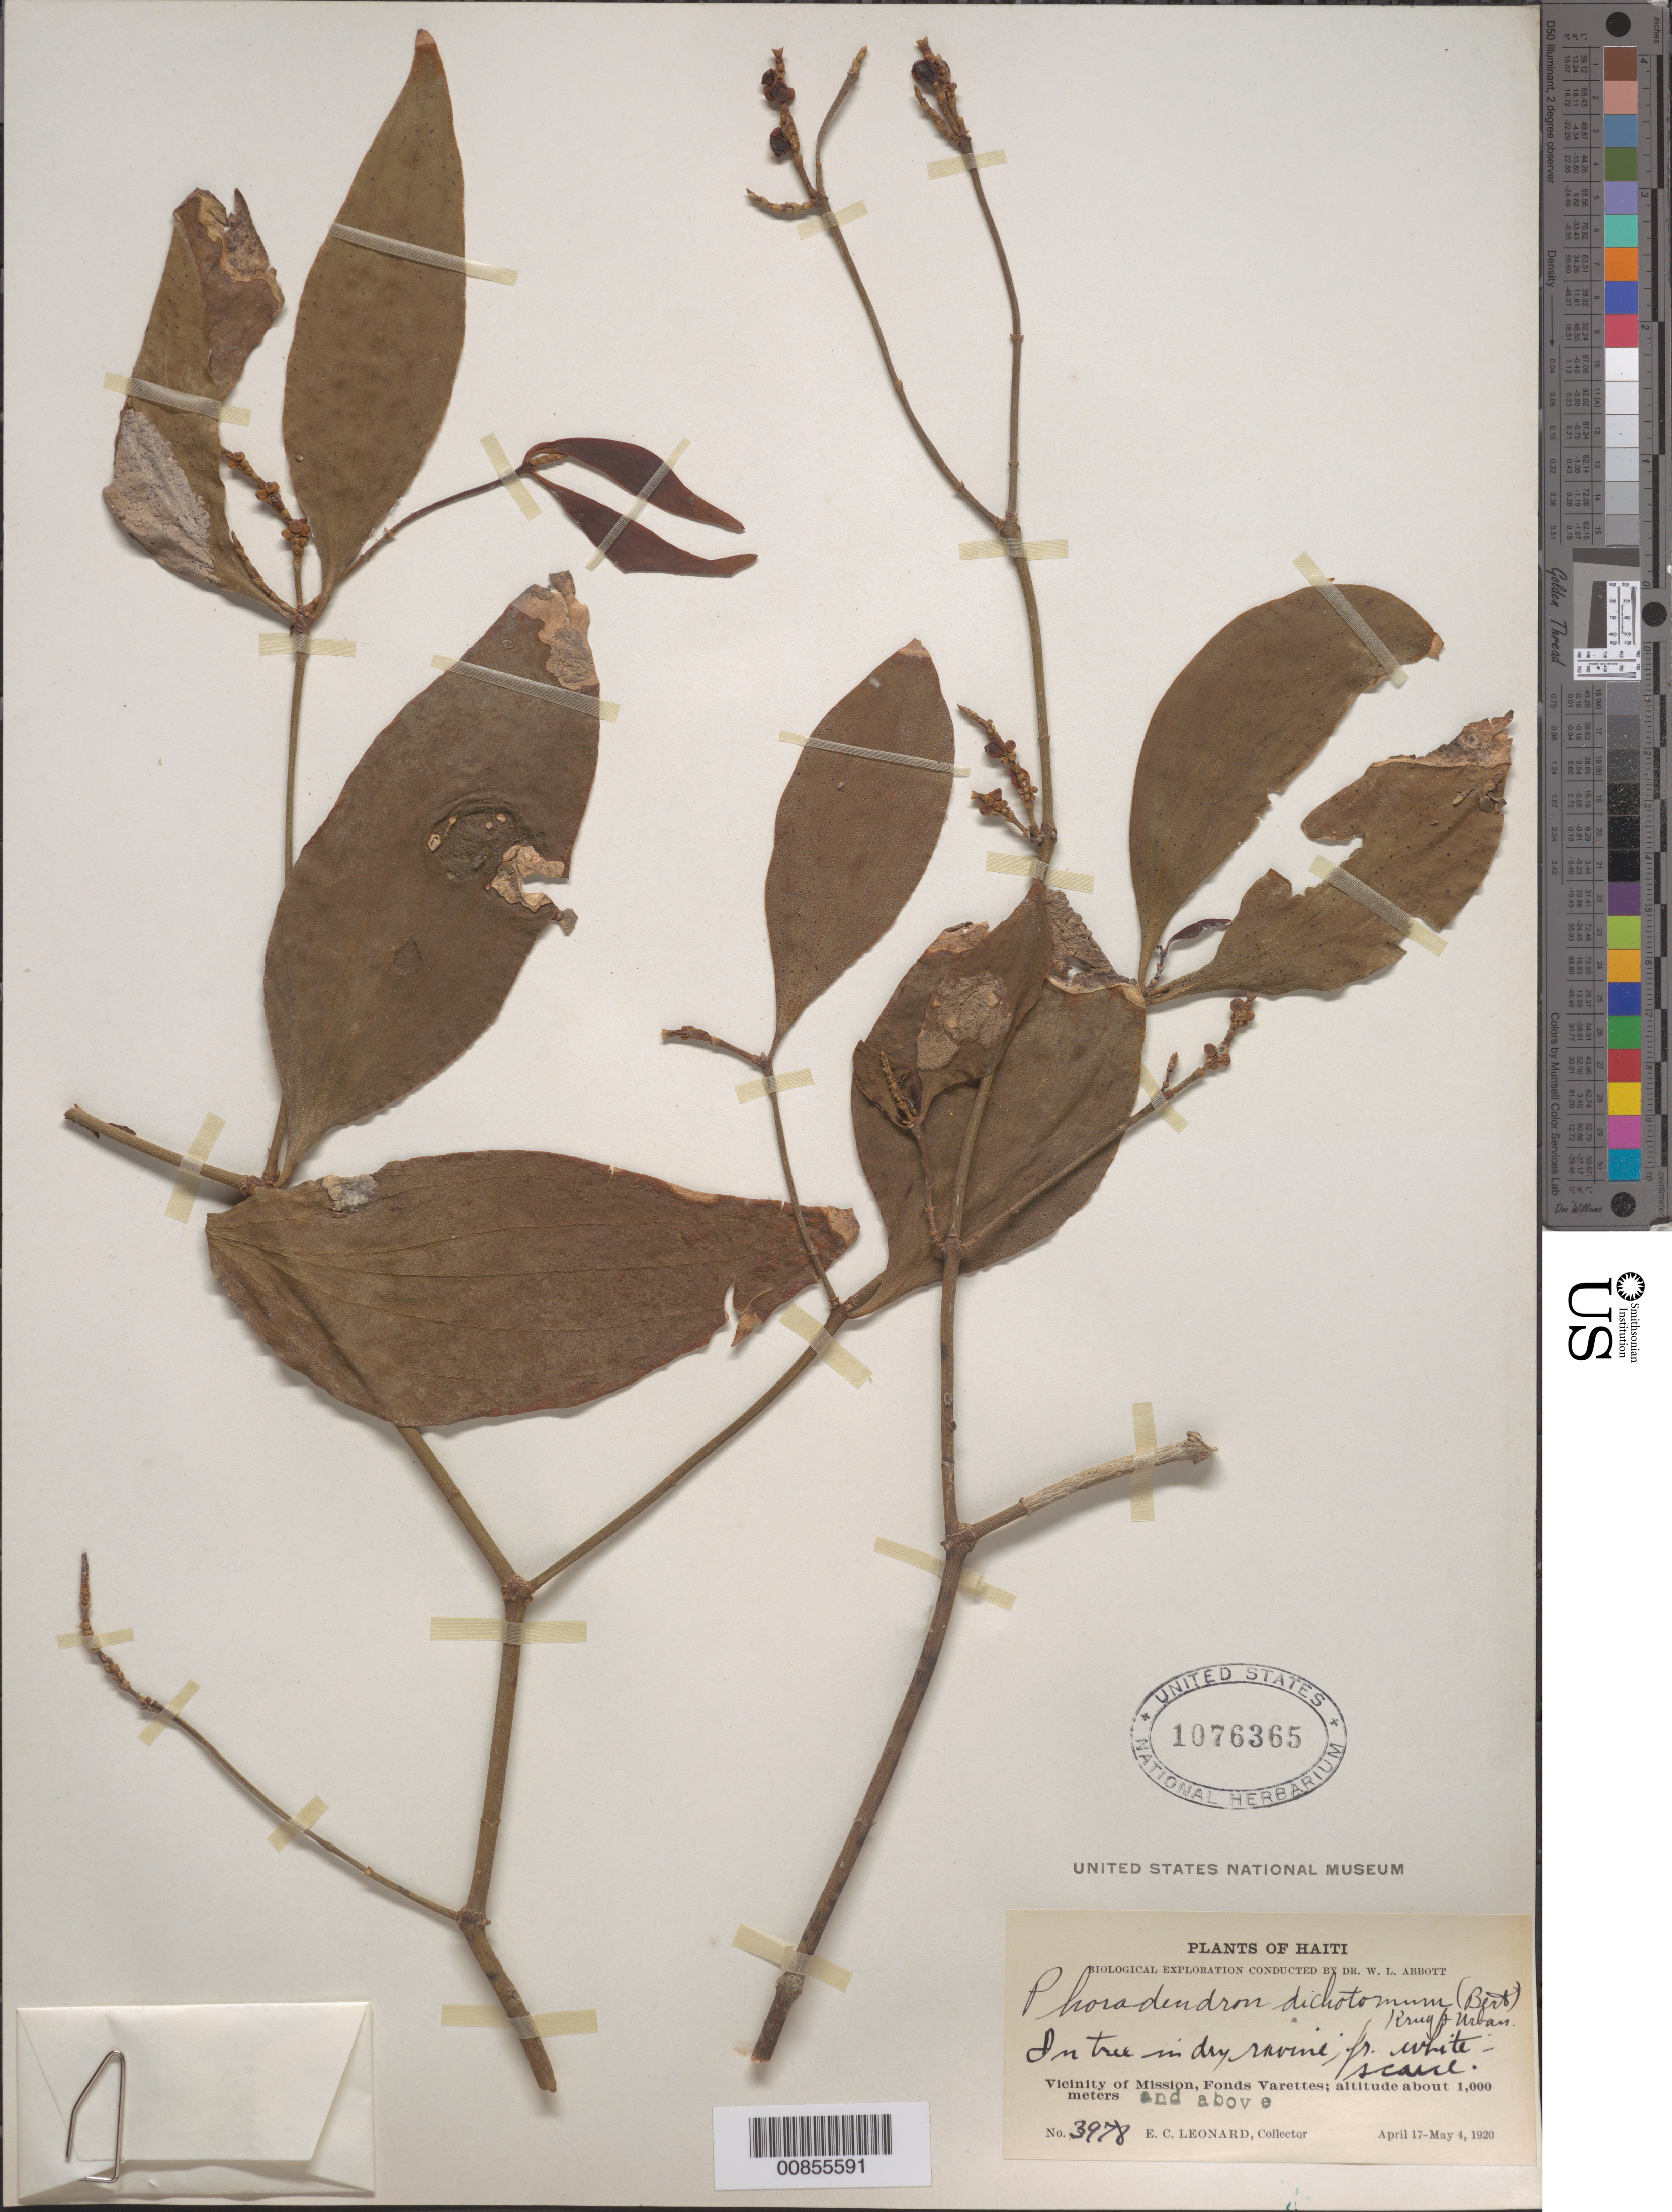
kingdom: Plantae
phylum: Tracheophyta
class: Magnoliopsida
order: Santalales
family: Viscaceae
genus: Phoradendron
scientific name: Phoradendron berteroanum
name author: (DC.) Nutt.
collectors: E. C. Leonard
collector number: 3978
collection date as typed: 17 Apr 1920 to 04 May 1920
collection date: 1920-04-17/1920-05-04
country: Haiti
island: Hispaniola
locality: Vicinity of Mission, Fonds Varettes.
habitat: In tree; in dry ravine.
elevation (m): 1000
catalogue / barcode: US 1076365